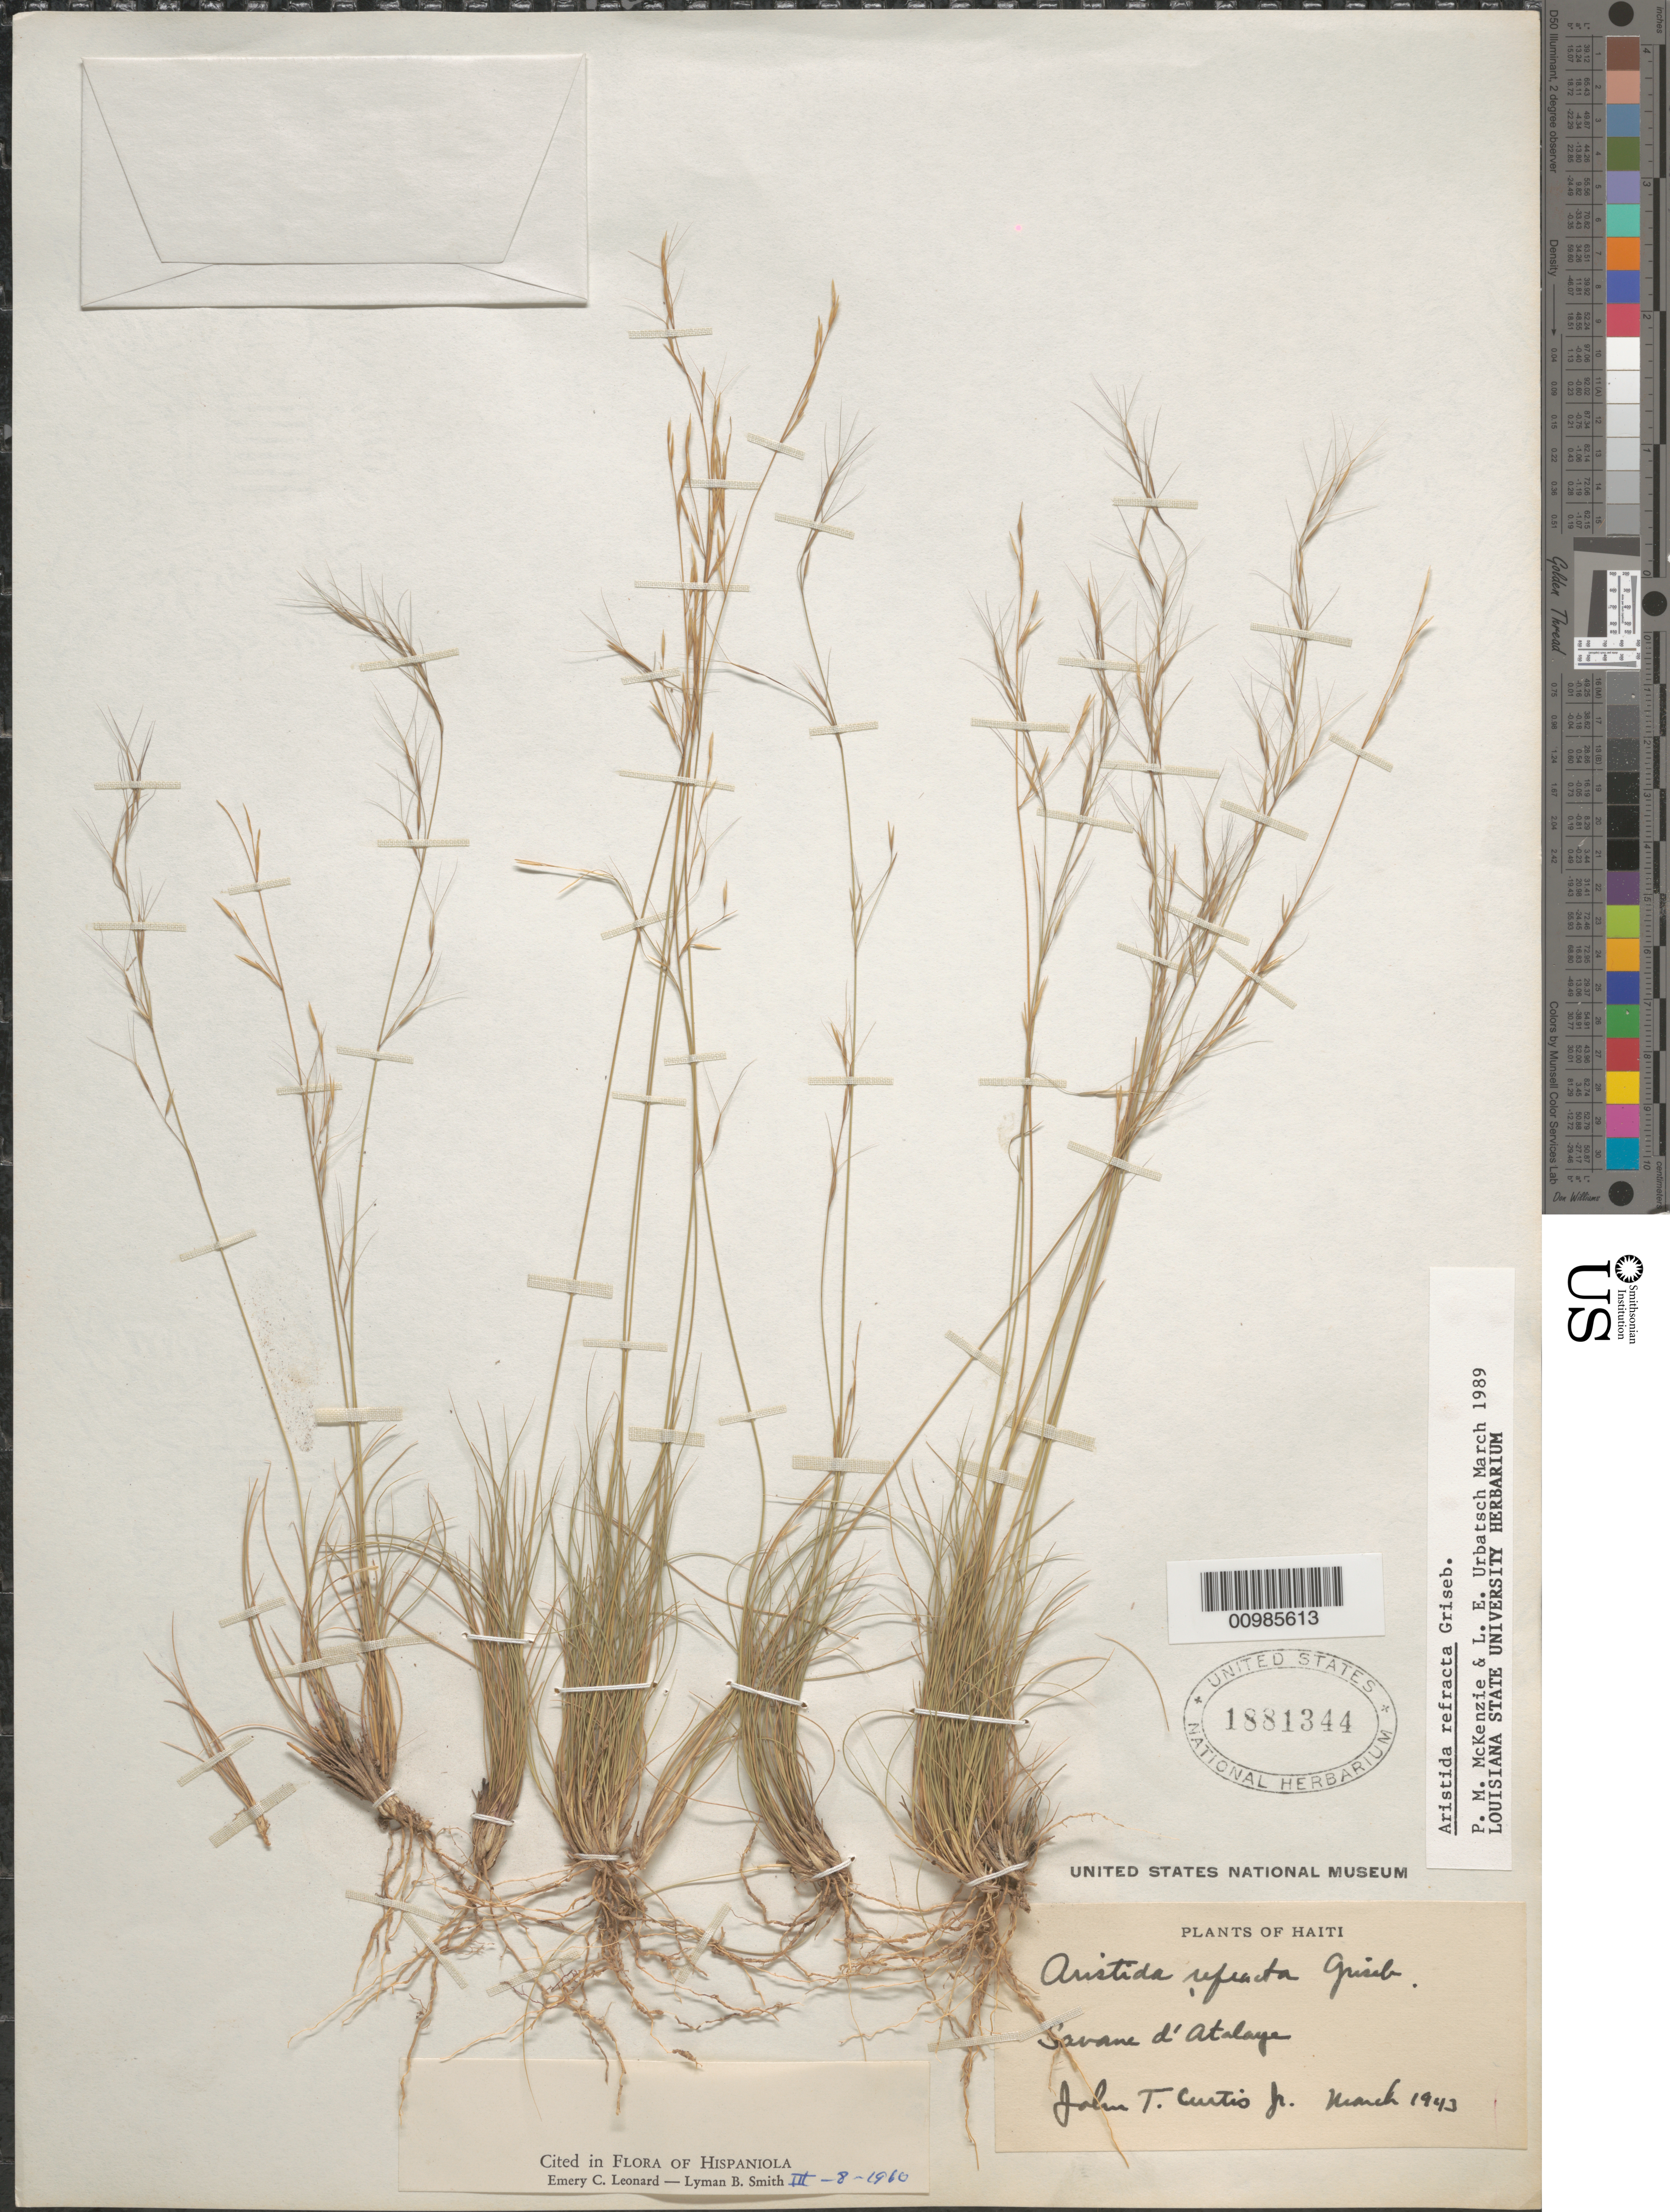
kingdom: Plantae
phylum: Tracheophyta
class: Liliopsida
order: Poales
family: Poaceae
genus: Aristida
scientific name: Aristida refracta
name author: Griseb.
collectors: J. Curtis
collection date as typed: Mar 1943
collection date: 1943-03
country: Haiti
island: Hispaniola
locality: Savane d'Atalaye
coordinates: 0 N, 0 E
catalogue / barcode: US 1881344